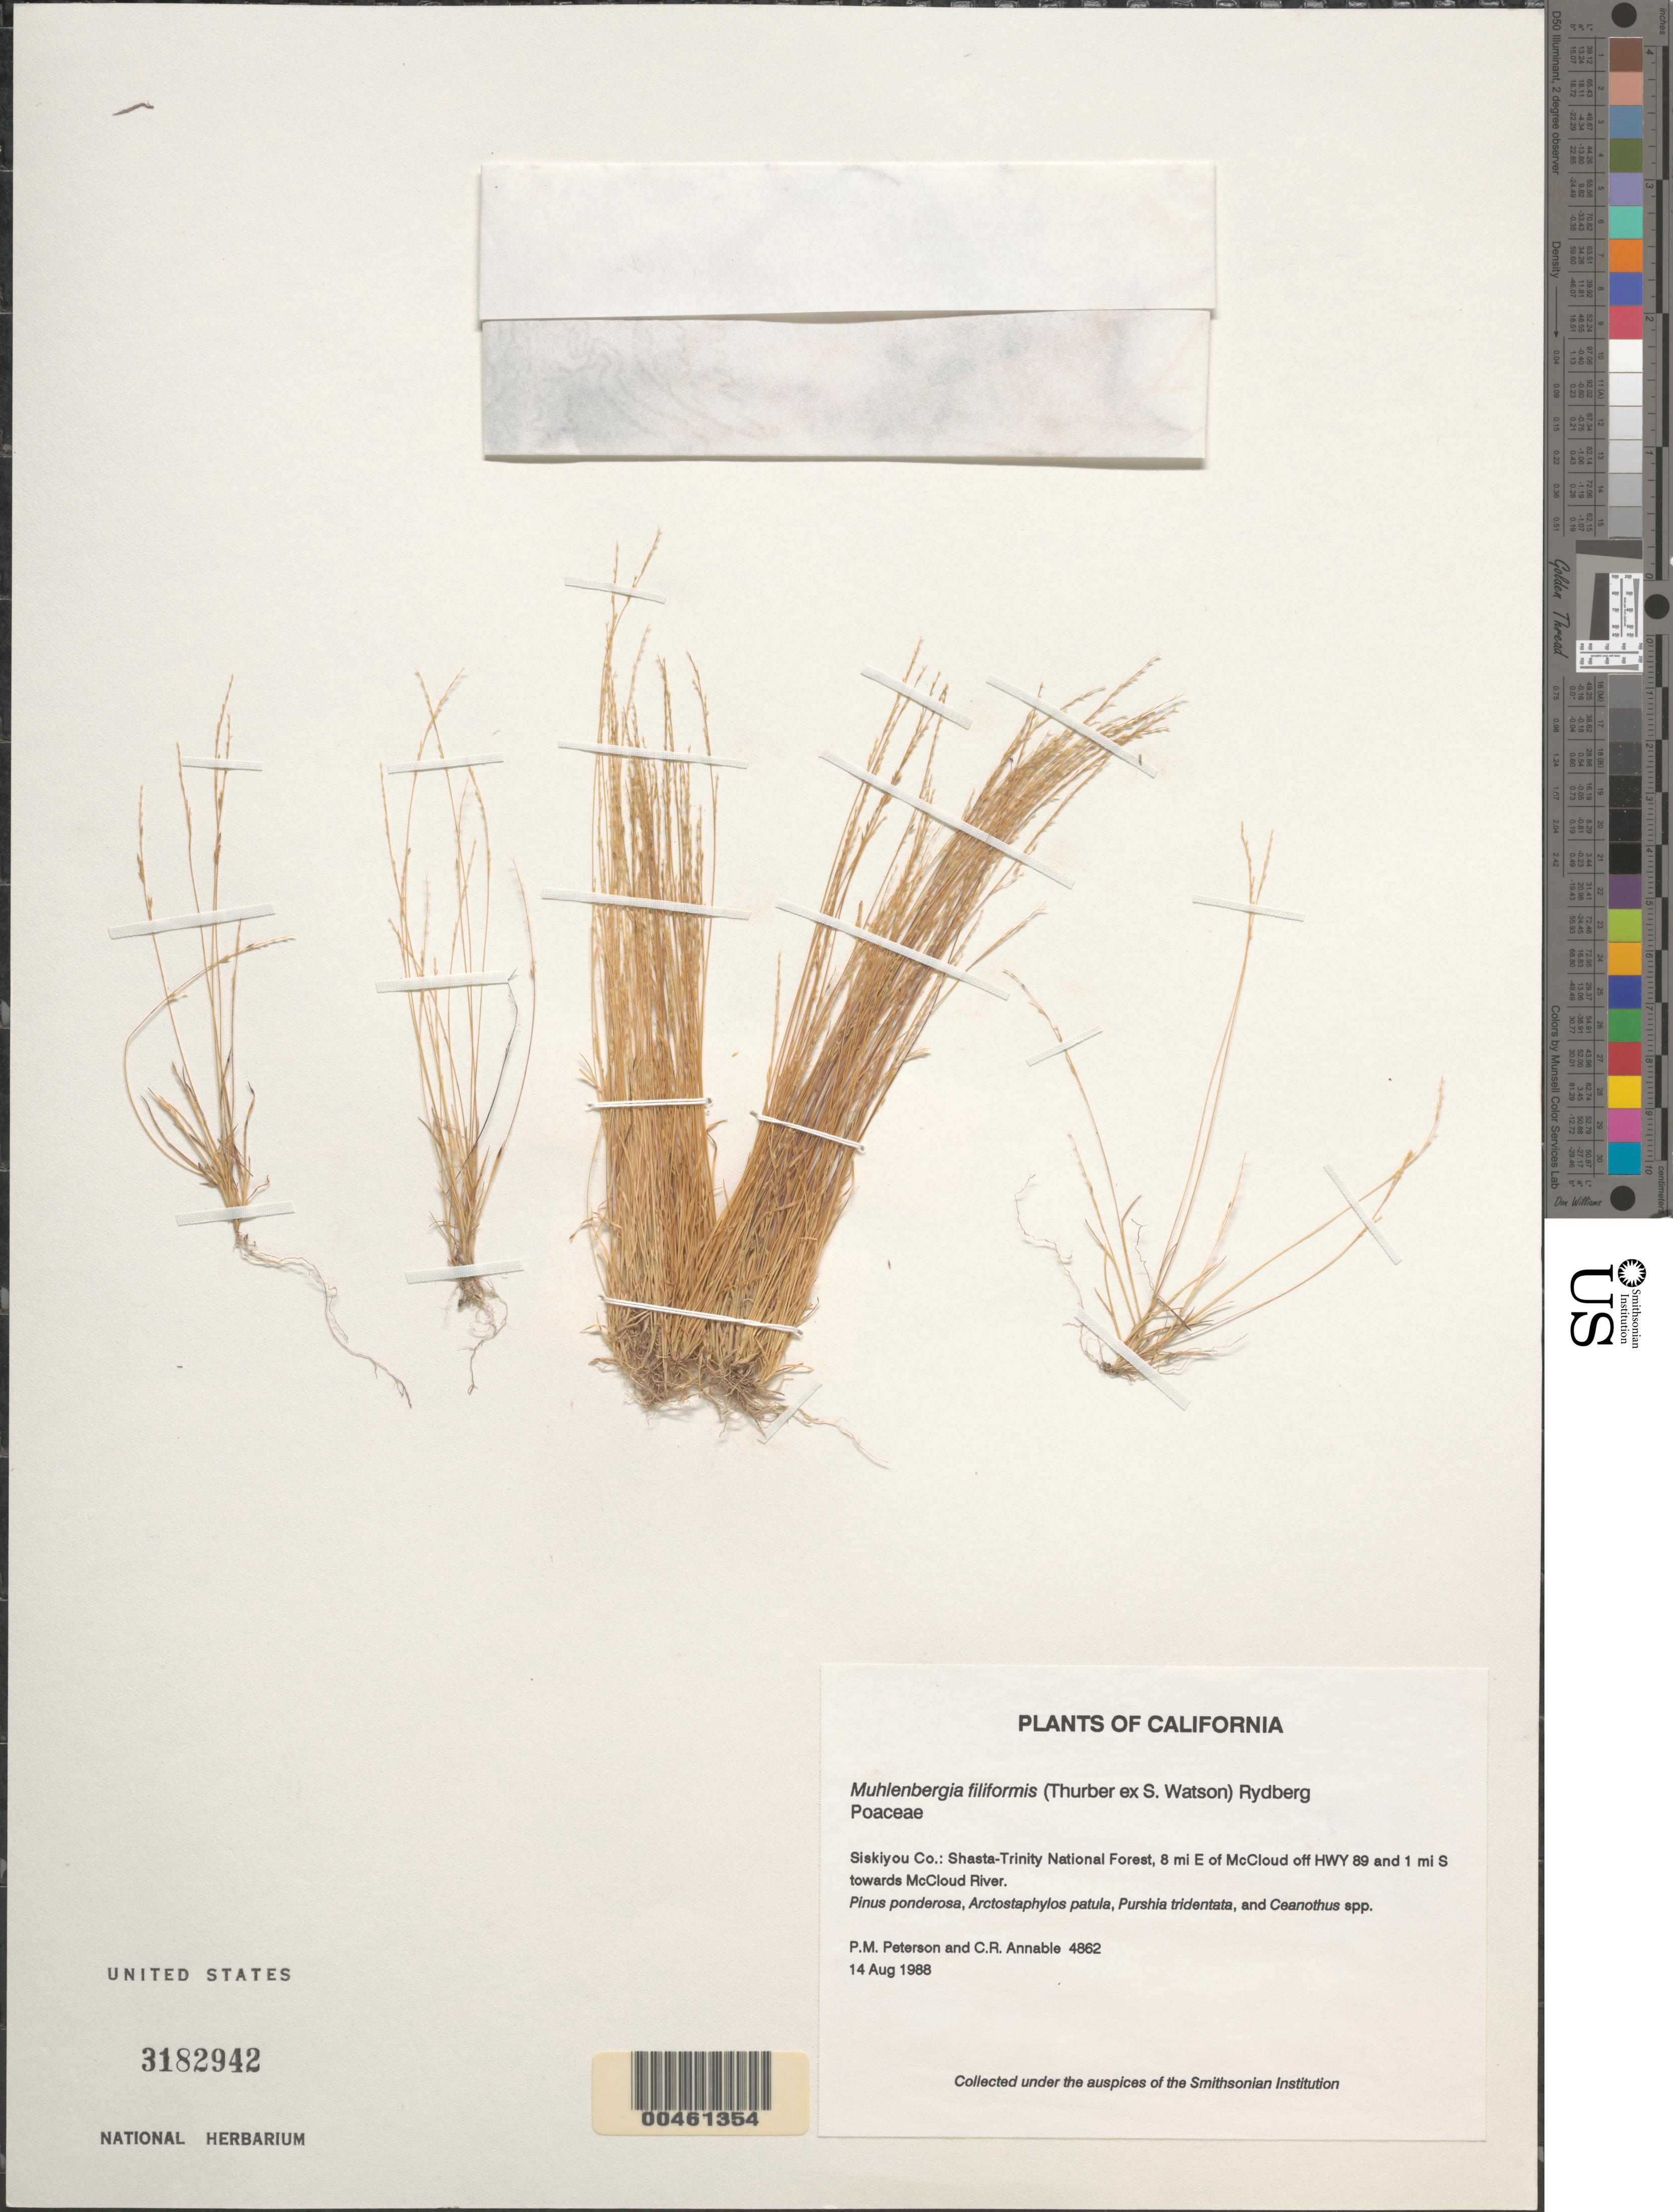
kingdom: Plantae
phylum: Tracheophyta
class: Liliopsida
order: Poales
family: Poaceae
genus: Muhlenbergia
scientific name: Muhlenbergia filiformis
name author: (Thurb. ex S. Watson) Rydb.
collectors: P. M. Peterson & C. R. Annable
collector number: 04862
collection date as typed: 14 Aug 1988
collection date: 1988-08-14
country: United States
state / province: California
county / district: Siskiyou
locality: Shasta-Trinity National Forest, 8 miles E of McCloud off HWY 89 and 1 mile S towards McCloud River.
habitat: Associated with Pinus ponderosa, Arctostaphylos patula, Purshia tridentata, and Ceanothus spp.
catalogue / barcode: US 3182942